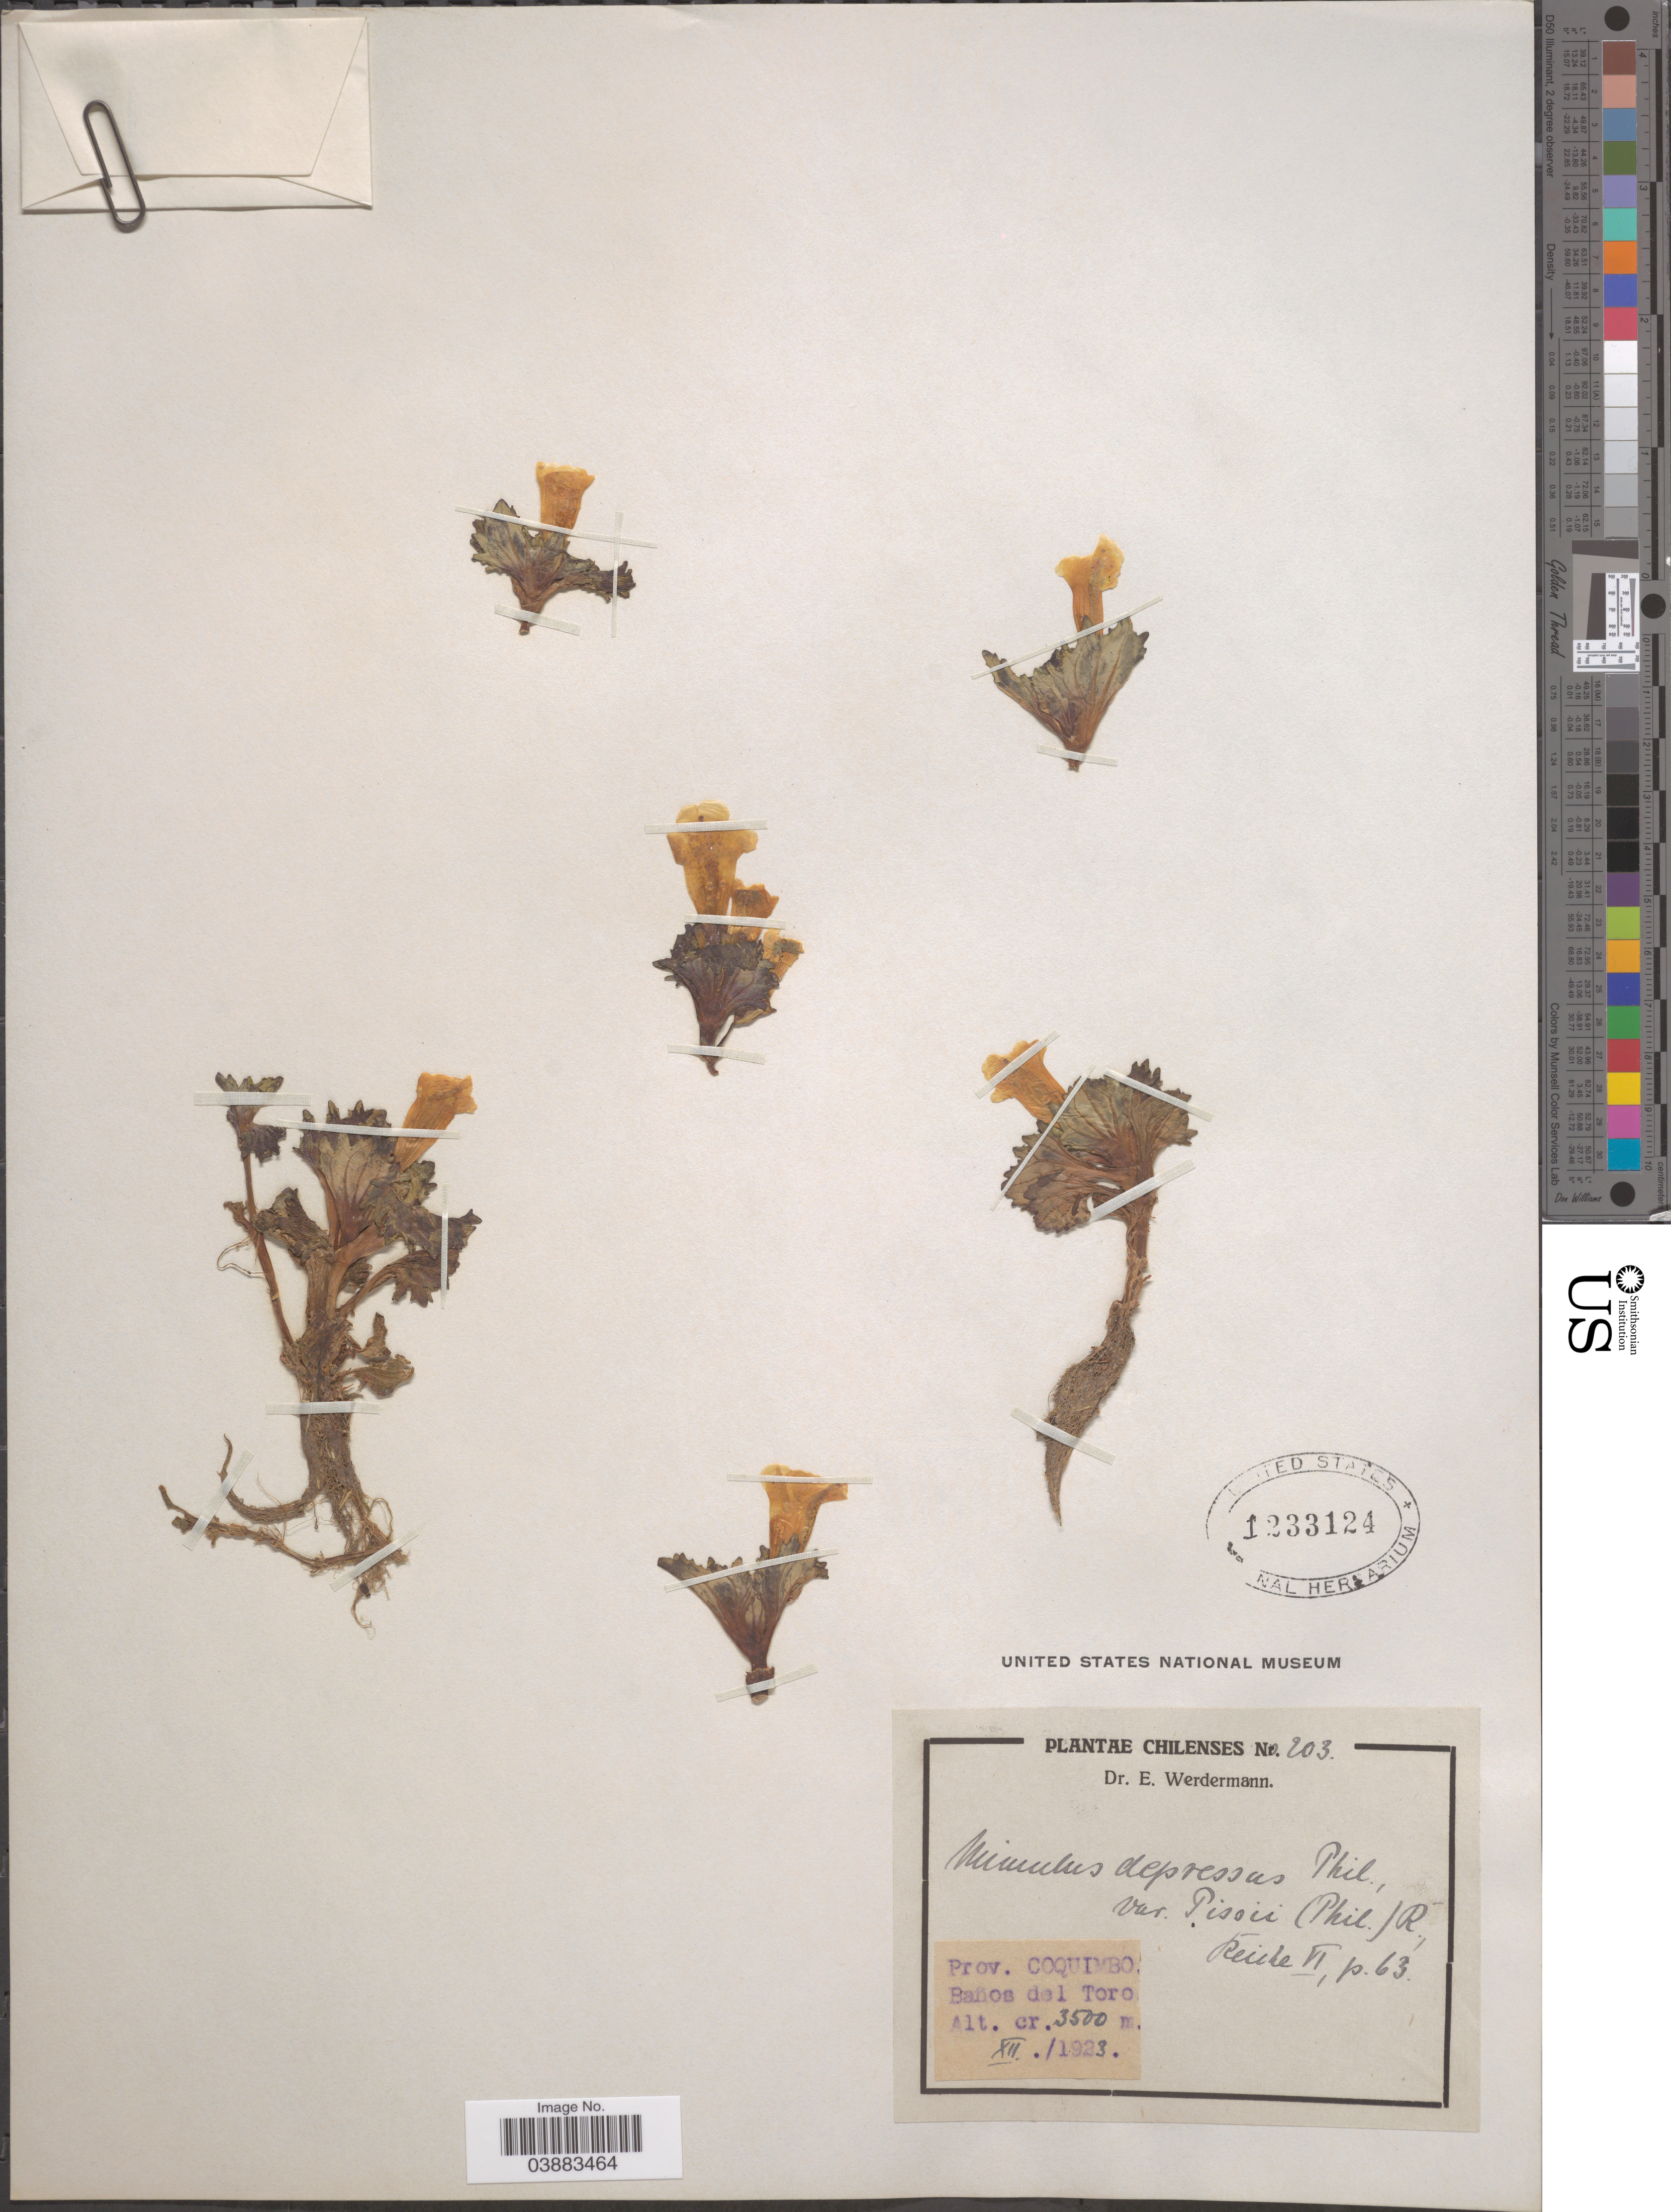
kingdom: Plantae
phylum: Tracheophyta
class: Magnoliopsida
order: Lamiales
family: Phrymaceae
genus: Mimulus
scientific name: Mimulus depressus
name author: Phil.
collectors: E. Werdermann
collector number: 203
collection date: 1923-12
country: Chile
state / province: Coquimbo (IV)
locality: Baños del Toro.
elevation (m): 3500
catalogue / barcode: US 1233124